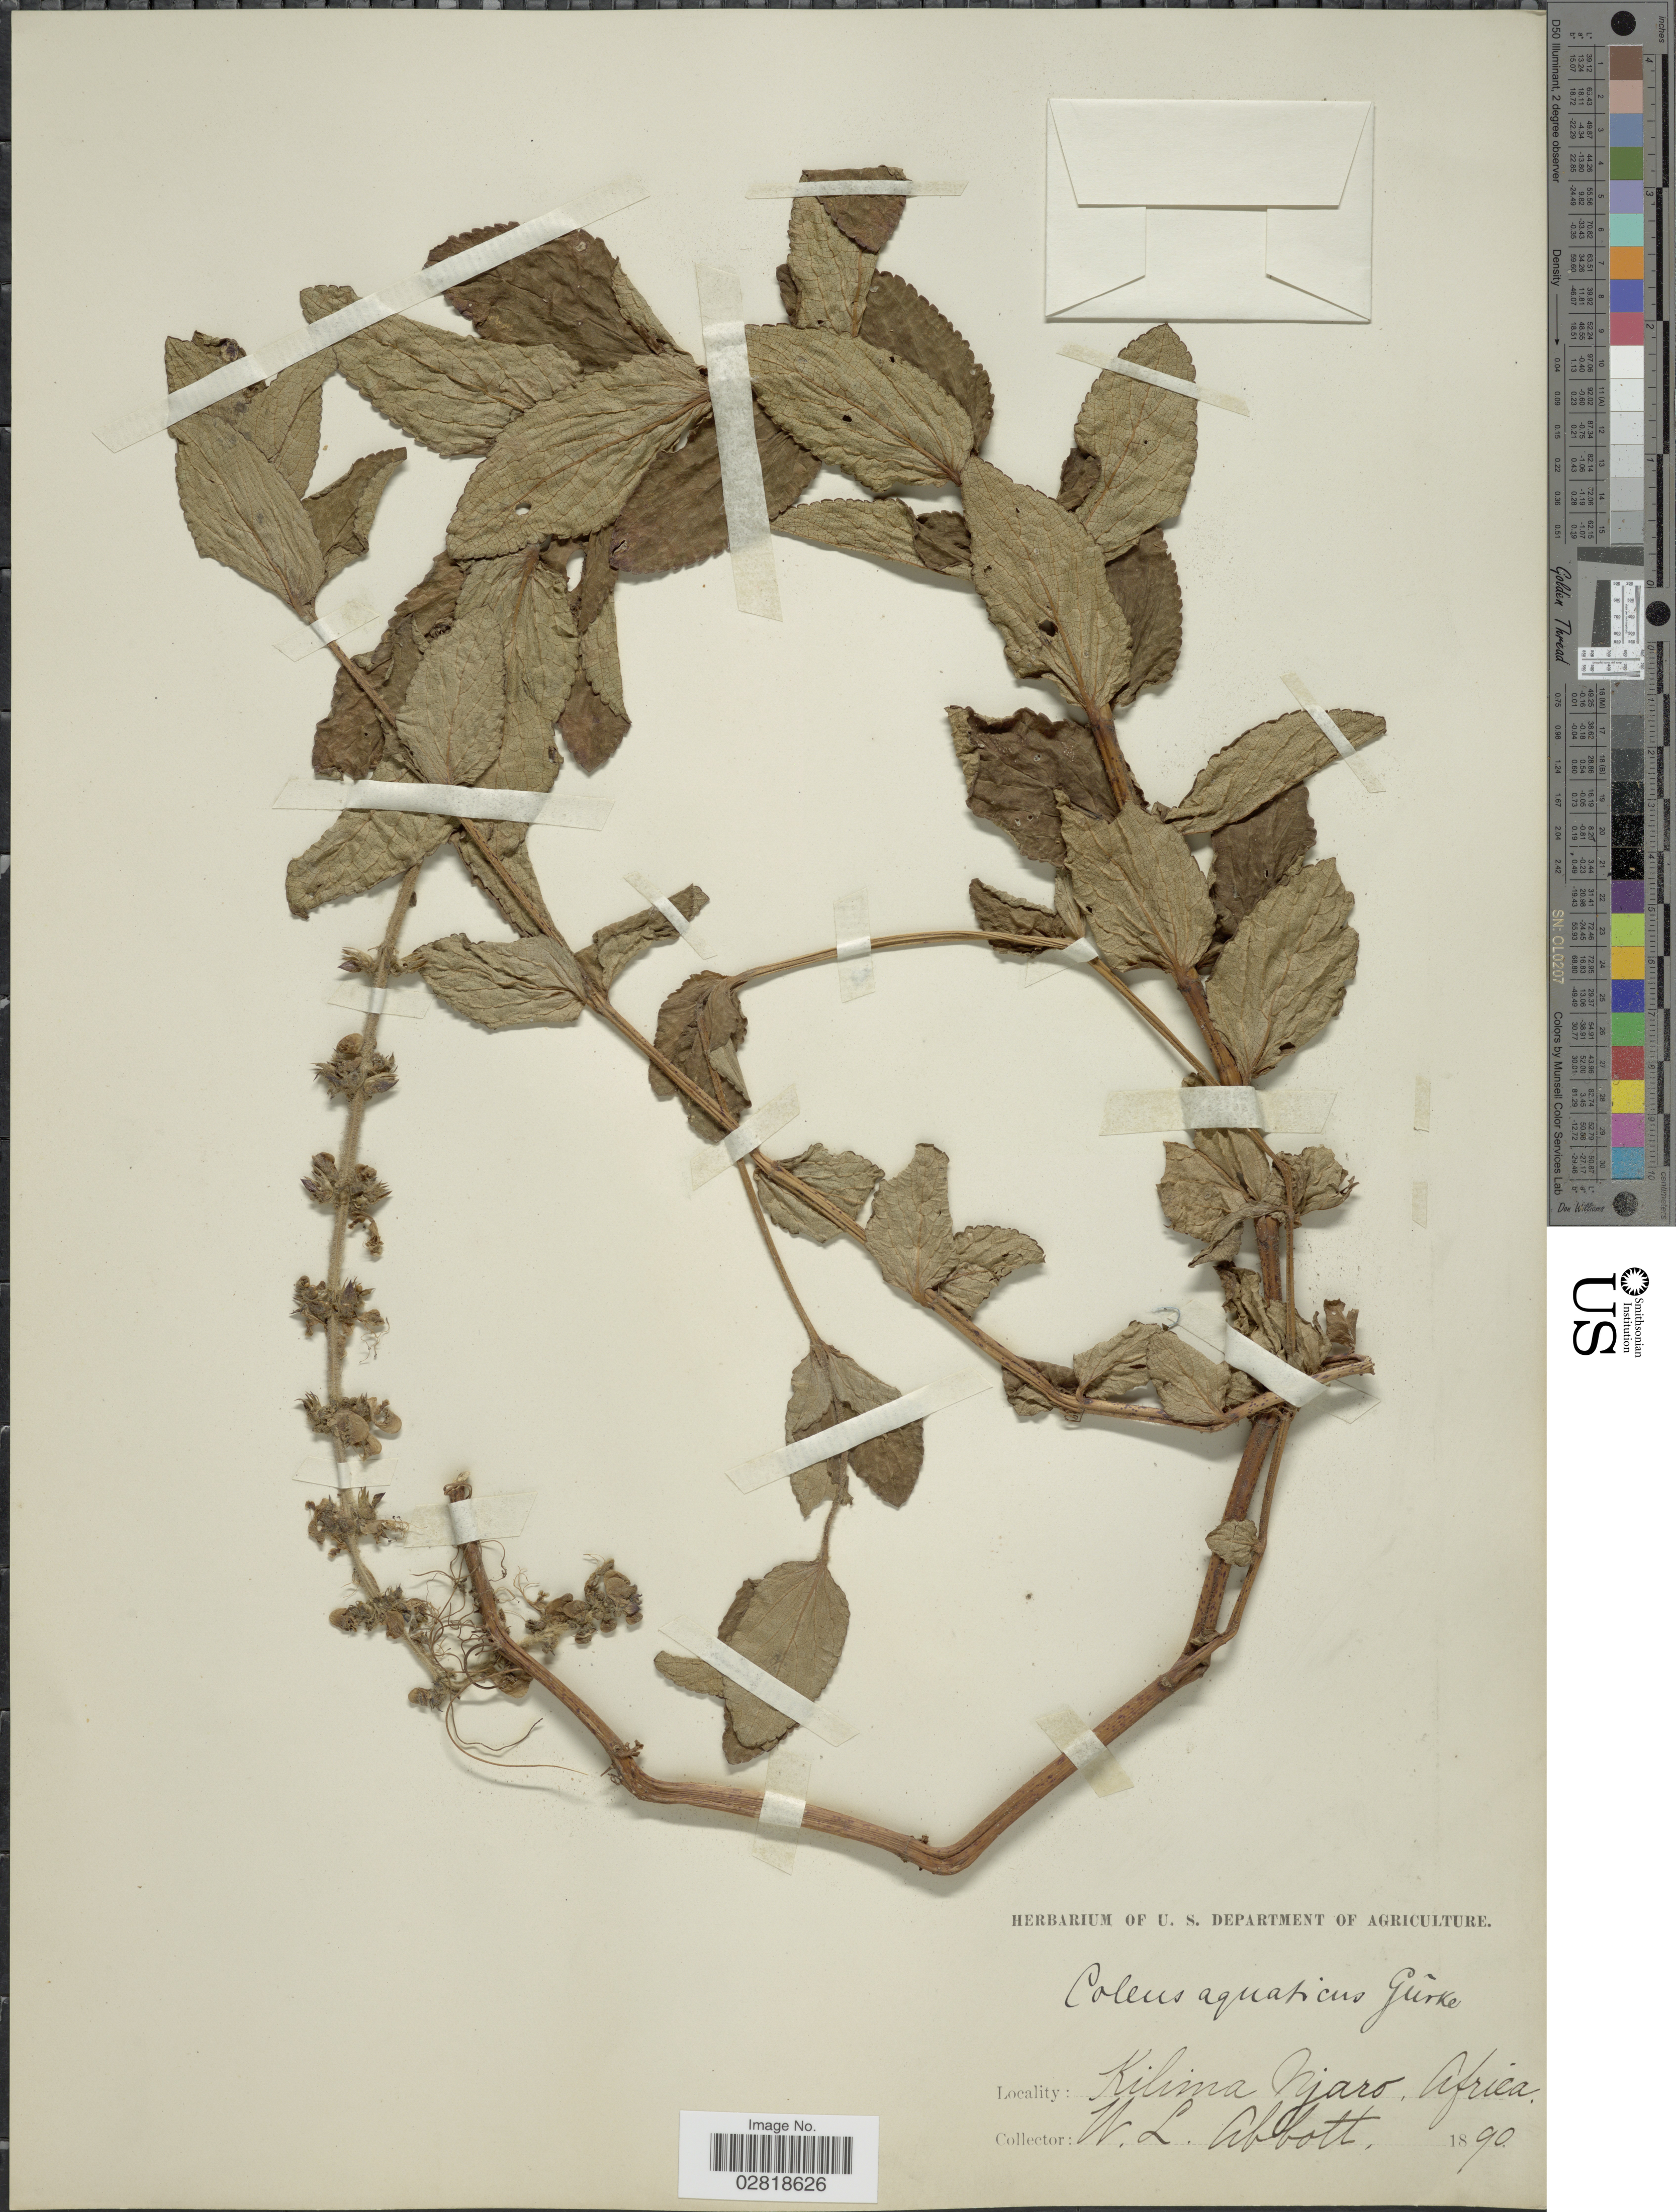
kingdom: Plantae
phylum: Tracheophyta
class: Magnoliopsida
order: Lamiales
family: Lamiaceae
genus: Plectranthus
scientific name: Plectranthus punctatus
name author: (L. f.) L'Hér.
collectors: W. L. Abbott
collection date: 1890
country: Tanzania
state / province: Kilimanjaro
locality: Kilima Njaro